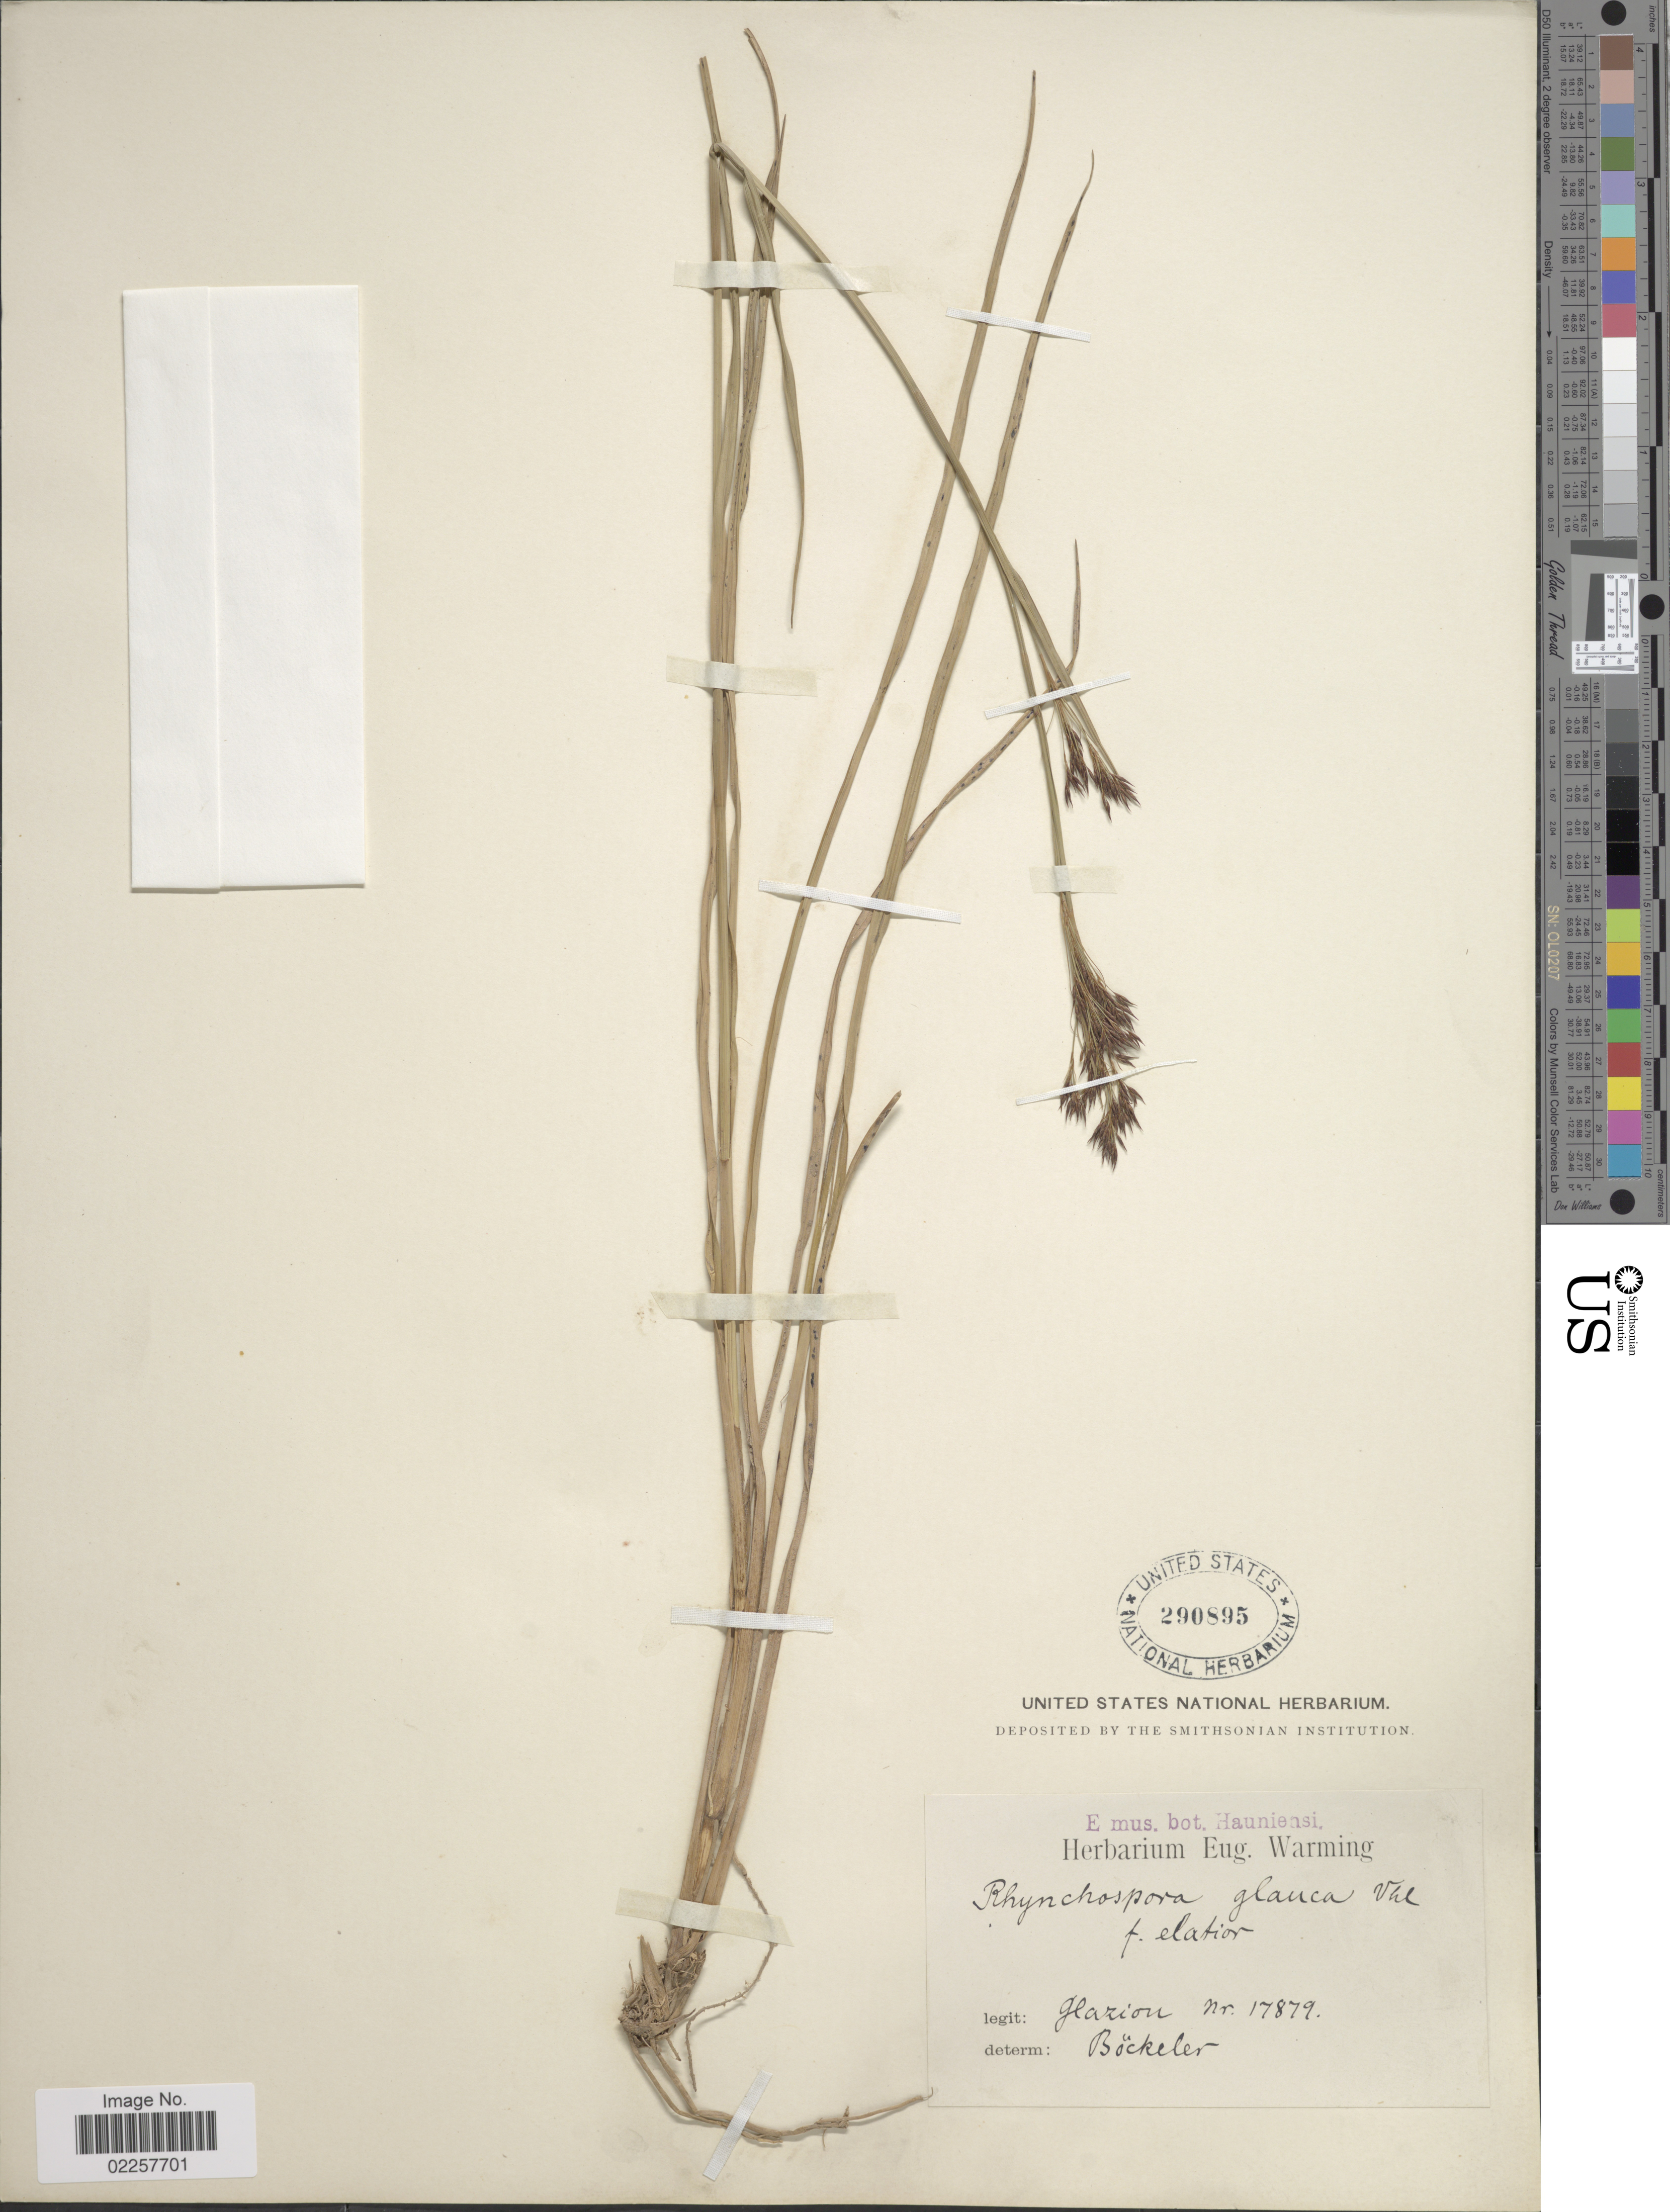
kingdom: Plantae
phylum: Tracheophyta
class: Liliopsida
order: Poales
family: Cyperaceae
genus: Rhynchospora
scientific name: Rhynchospora marisculus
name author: Lindl. & Nees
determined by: Strong, Mark T., (BOT), Smithsonian Institution - National Museum of Natural History (UNITED STATES)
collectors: Glaziou, --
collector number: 17879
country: Brazil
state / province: Minas Gerais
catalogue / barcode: US 290895